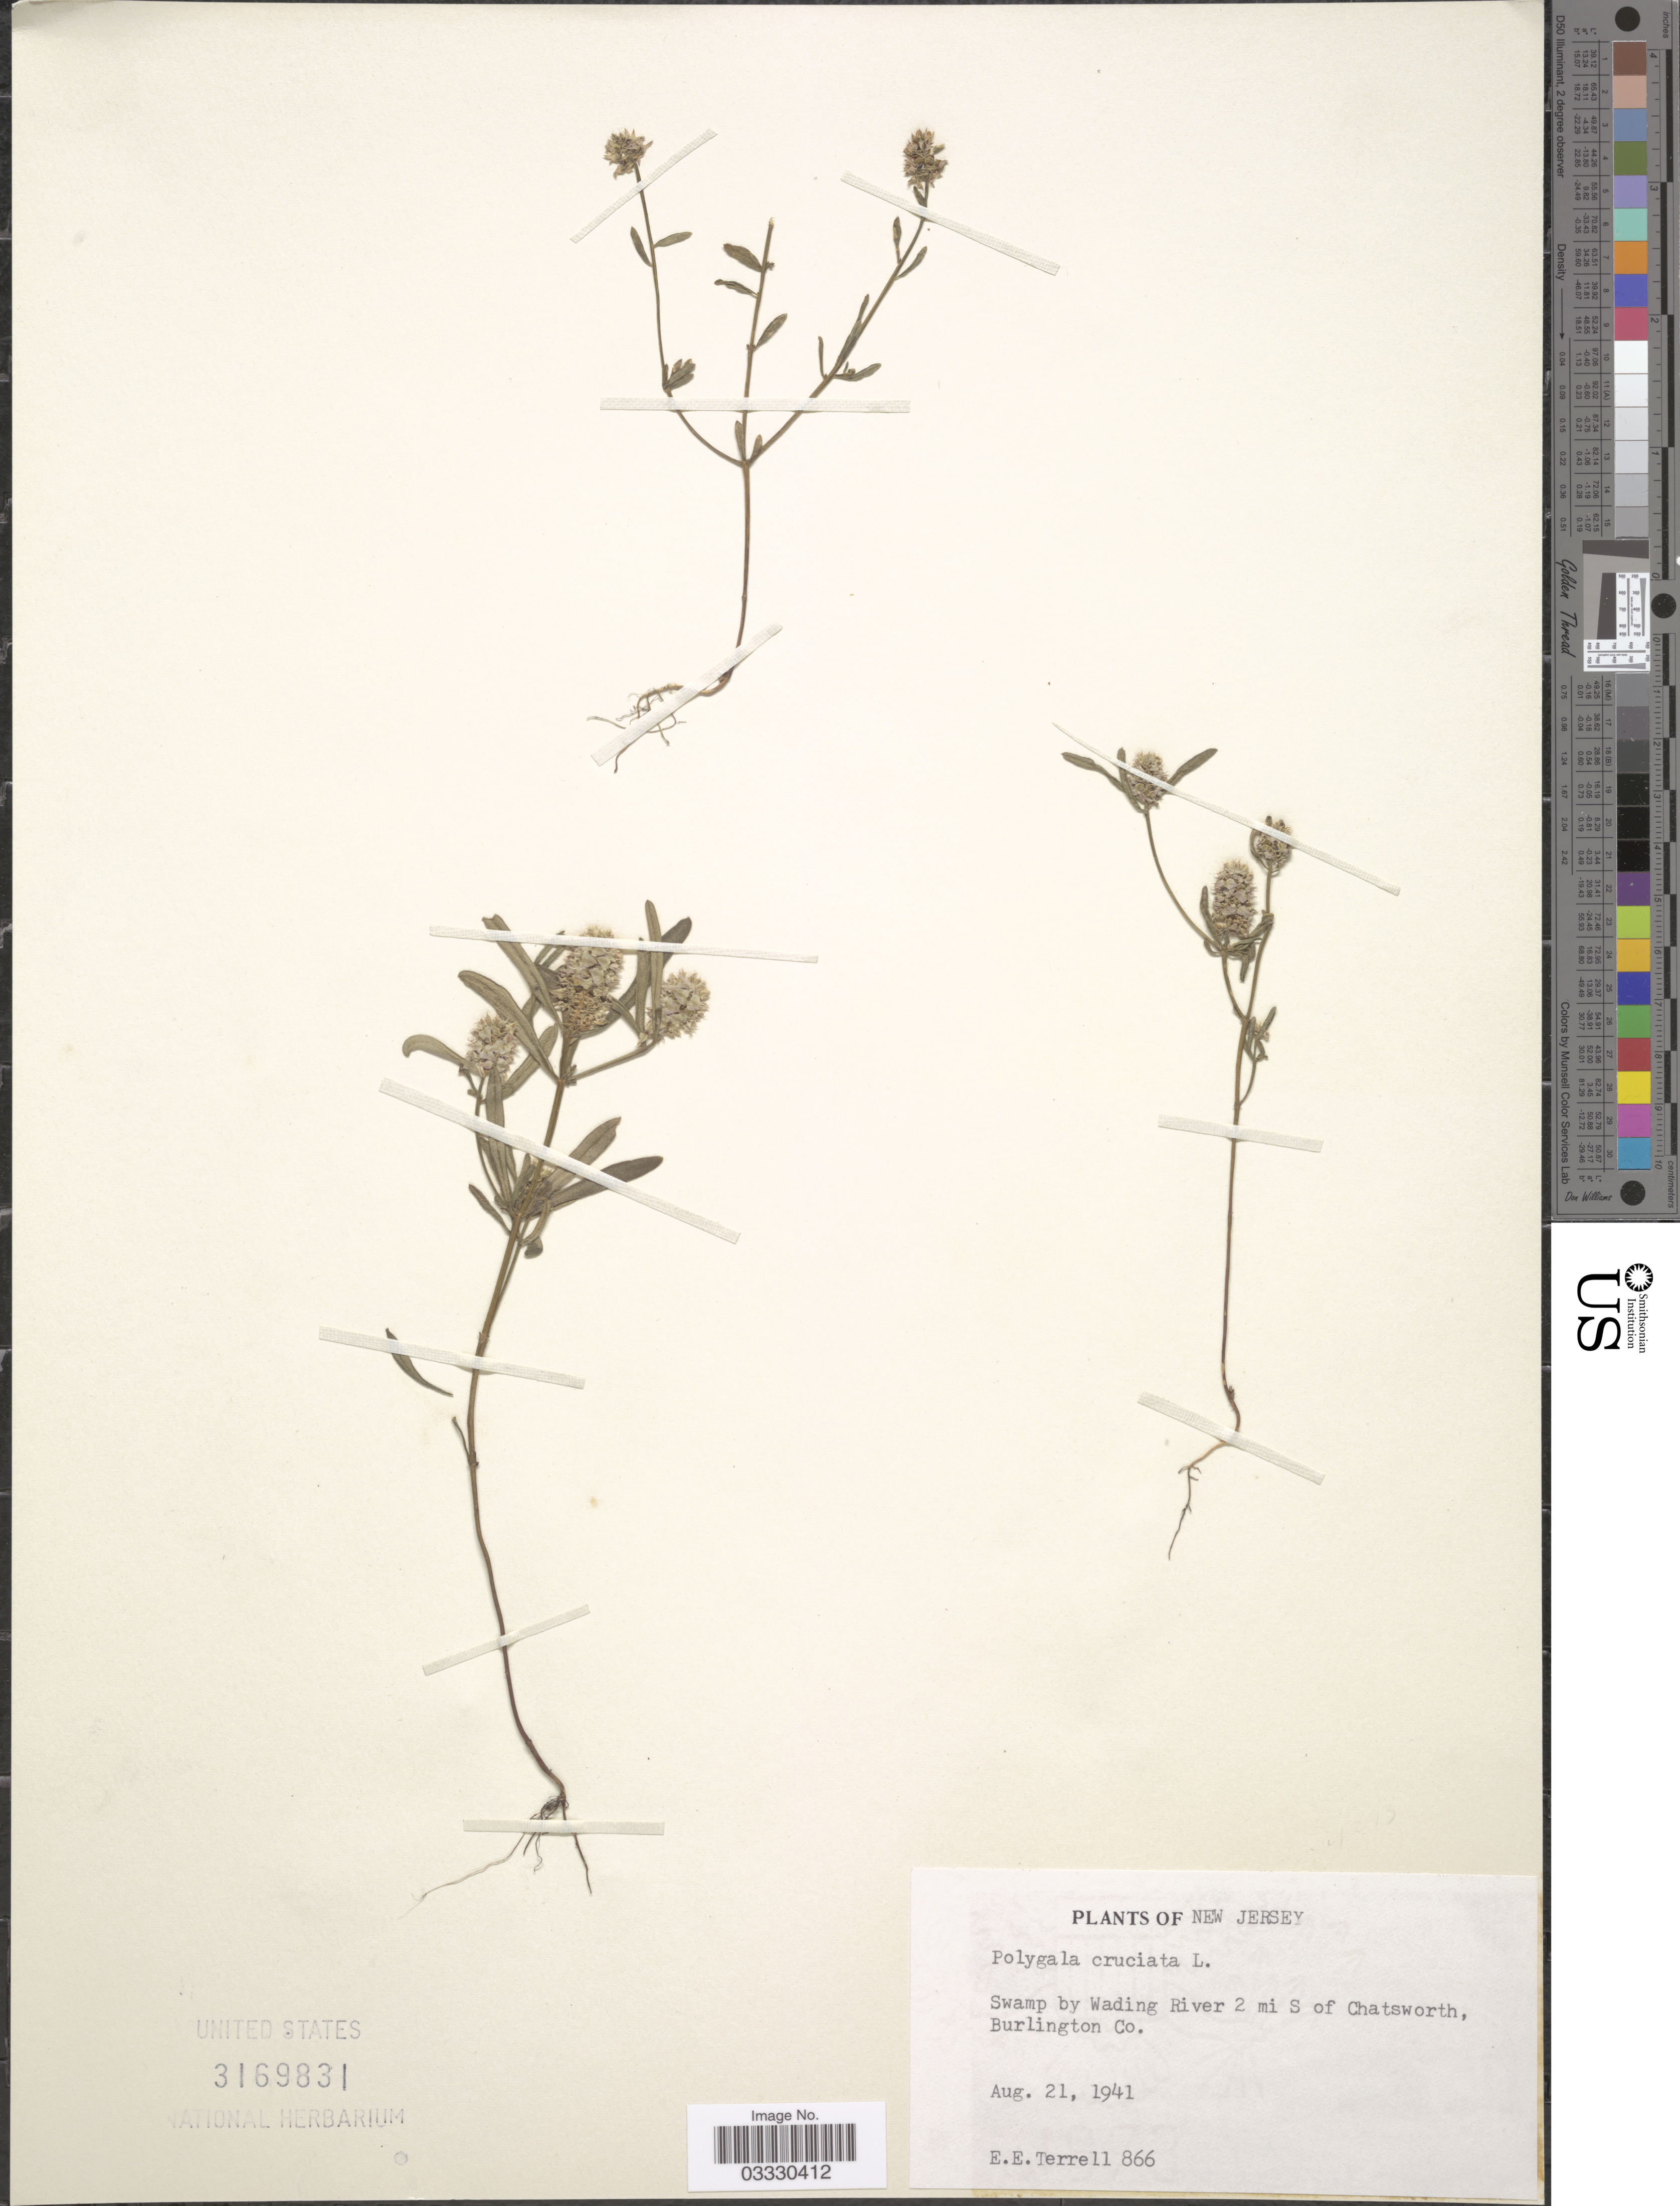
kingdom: Plantae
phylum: Tracheophyta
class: Magnoliopsida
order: Fabales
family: Polygalaceae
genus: Polygala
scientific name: Polygala cruciata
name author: L.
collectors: E. E. Terrell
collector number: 866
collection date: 1941-08-21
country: United States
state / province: New Jersey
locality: Swamp by Wading River 2 mi S of Chatsworth, Burlington Co.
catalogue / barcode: US 3169831